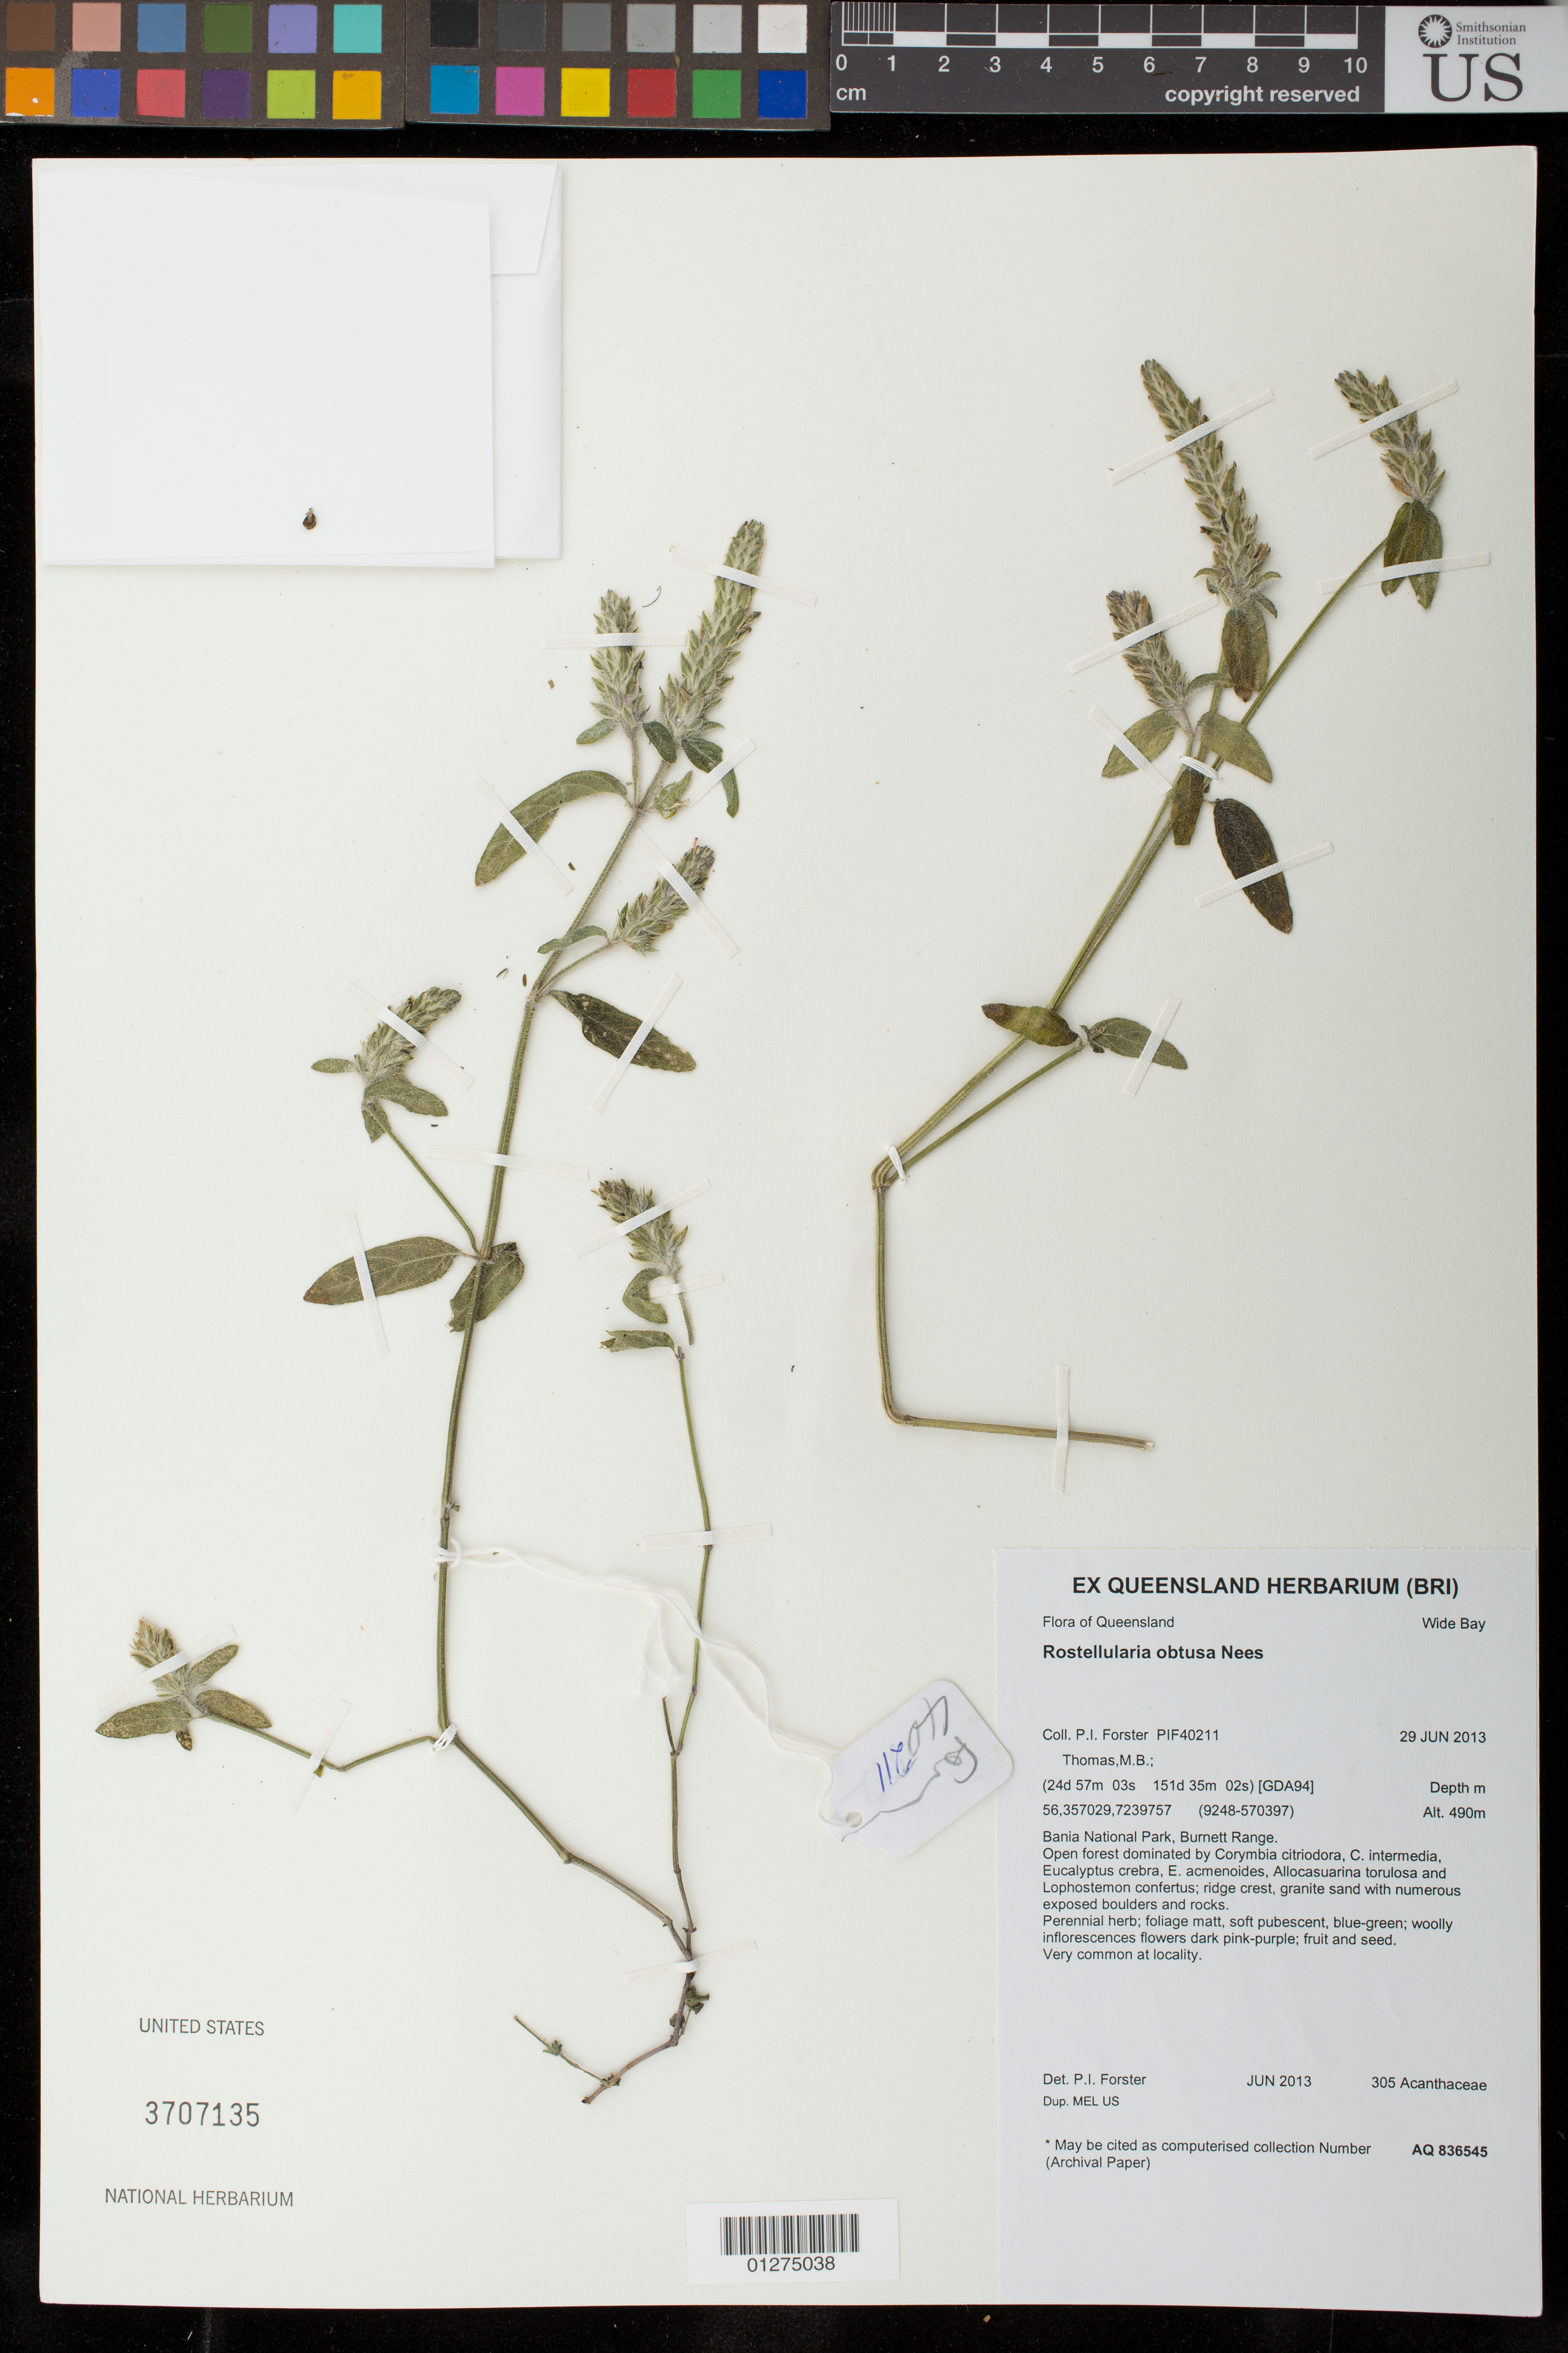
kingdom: Plantae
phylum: Tracheophyta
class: Magnoliopsida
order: Lamiales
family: Acanthaceae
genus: Justicia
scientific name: Justicia obtusa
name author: (Nees) Steenis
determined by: Strong, Mark T., (BOT), Smithsonian Institution - National Museum of Natural History (UNITED STATES)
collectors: P. Forster & M. B. Thomas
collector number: PIF40211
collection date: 2013-06-29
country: Australia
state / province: Queensland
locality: Bania National Park, Burnett Range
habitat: open forest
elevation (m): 490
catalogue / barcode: US 3707135